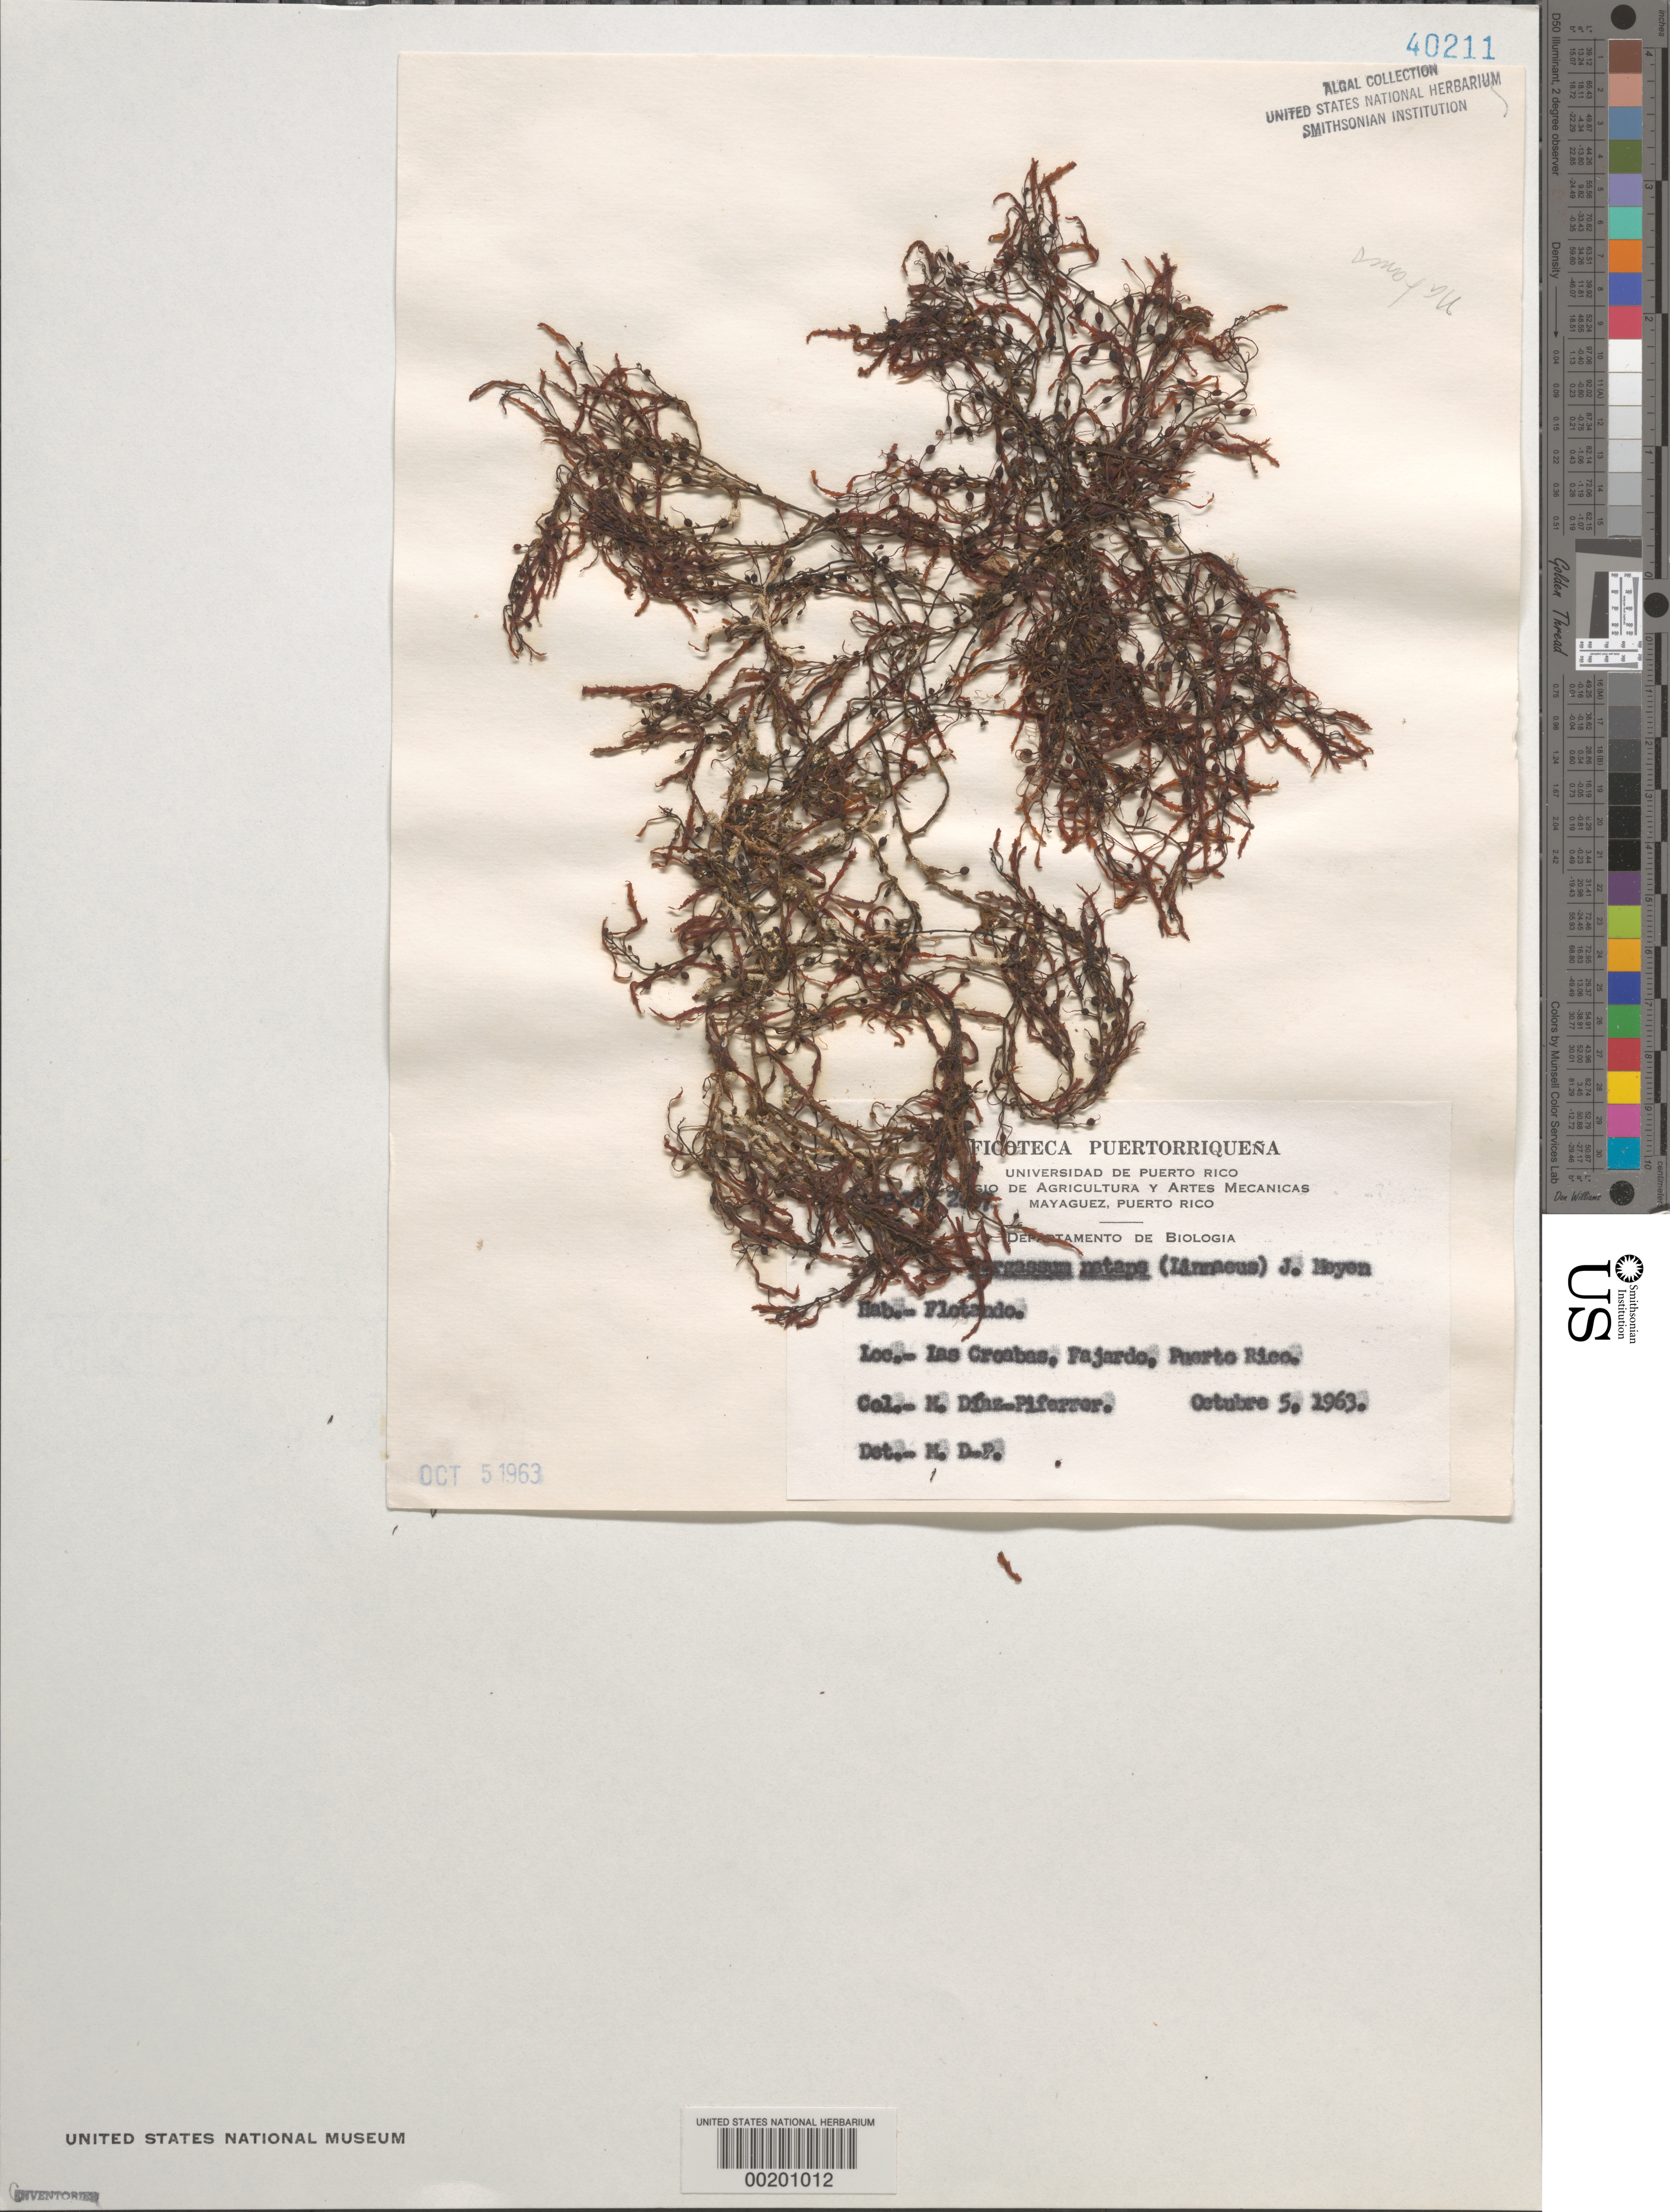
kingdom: Chromista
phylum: Ochrophyta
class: Phaeophyceae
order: Fucales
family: Sargassaceae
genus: Sargassum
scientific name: Sargassum natans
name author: (L.) Gaillon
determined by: Diaz-Piferrer, M.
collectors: M. Diaz-Piferrer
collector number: (fp-db) 2637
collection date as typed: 05 Oct 1963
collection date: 1963-10-05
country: Puerto Rico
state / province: Fajardo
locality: Las Croabas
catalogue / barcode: US 40211